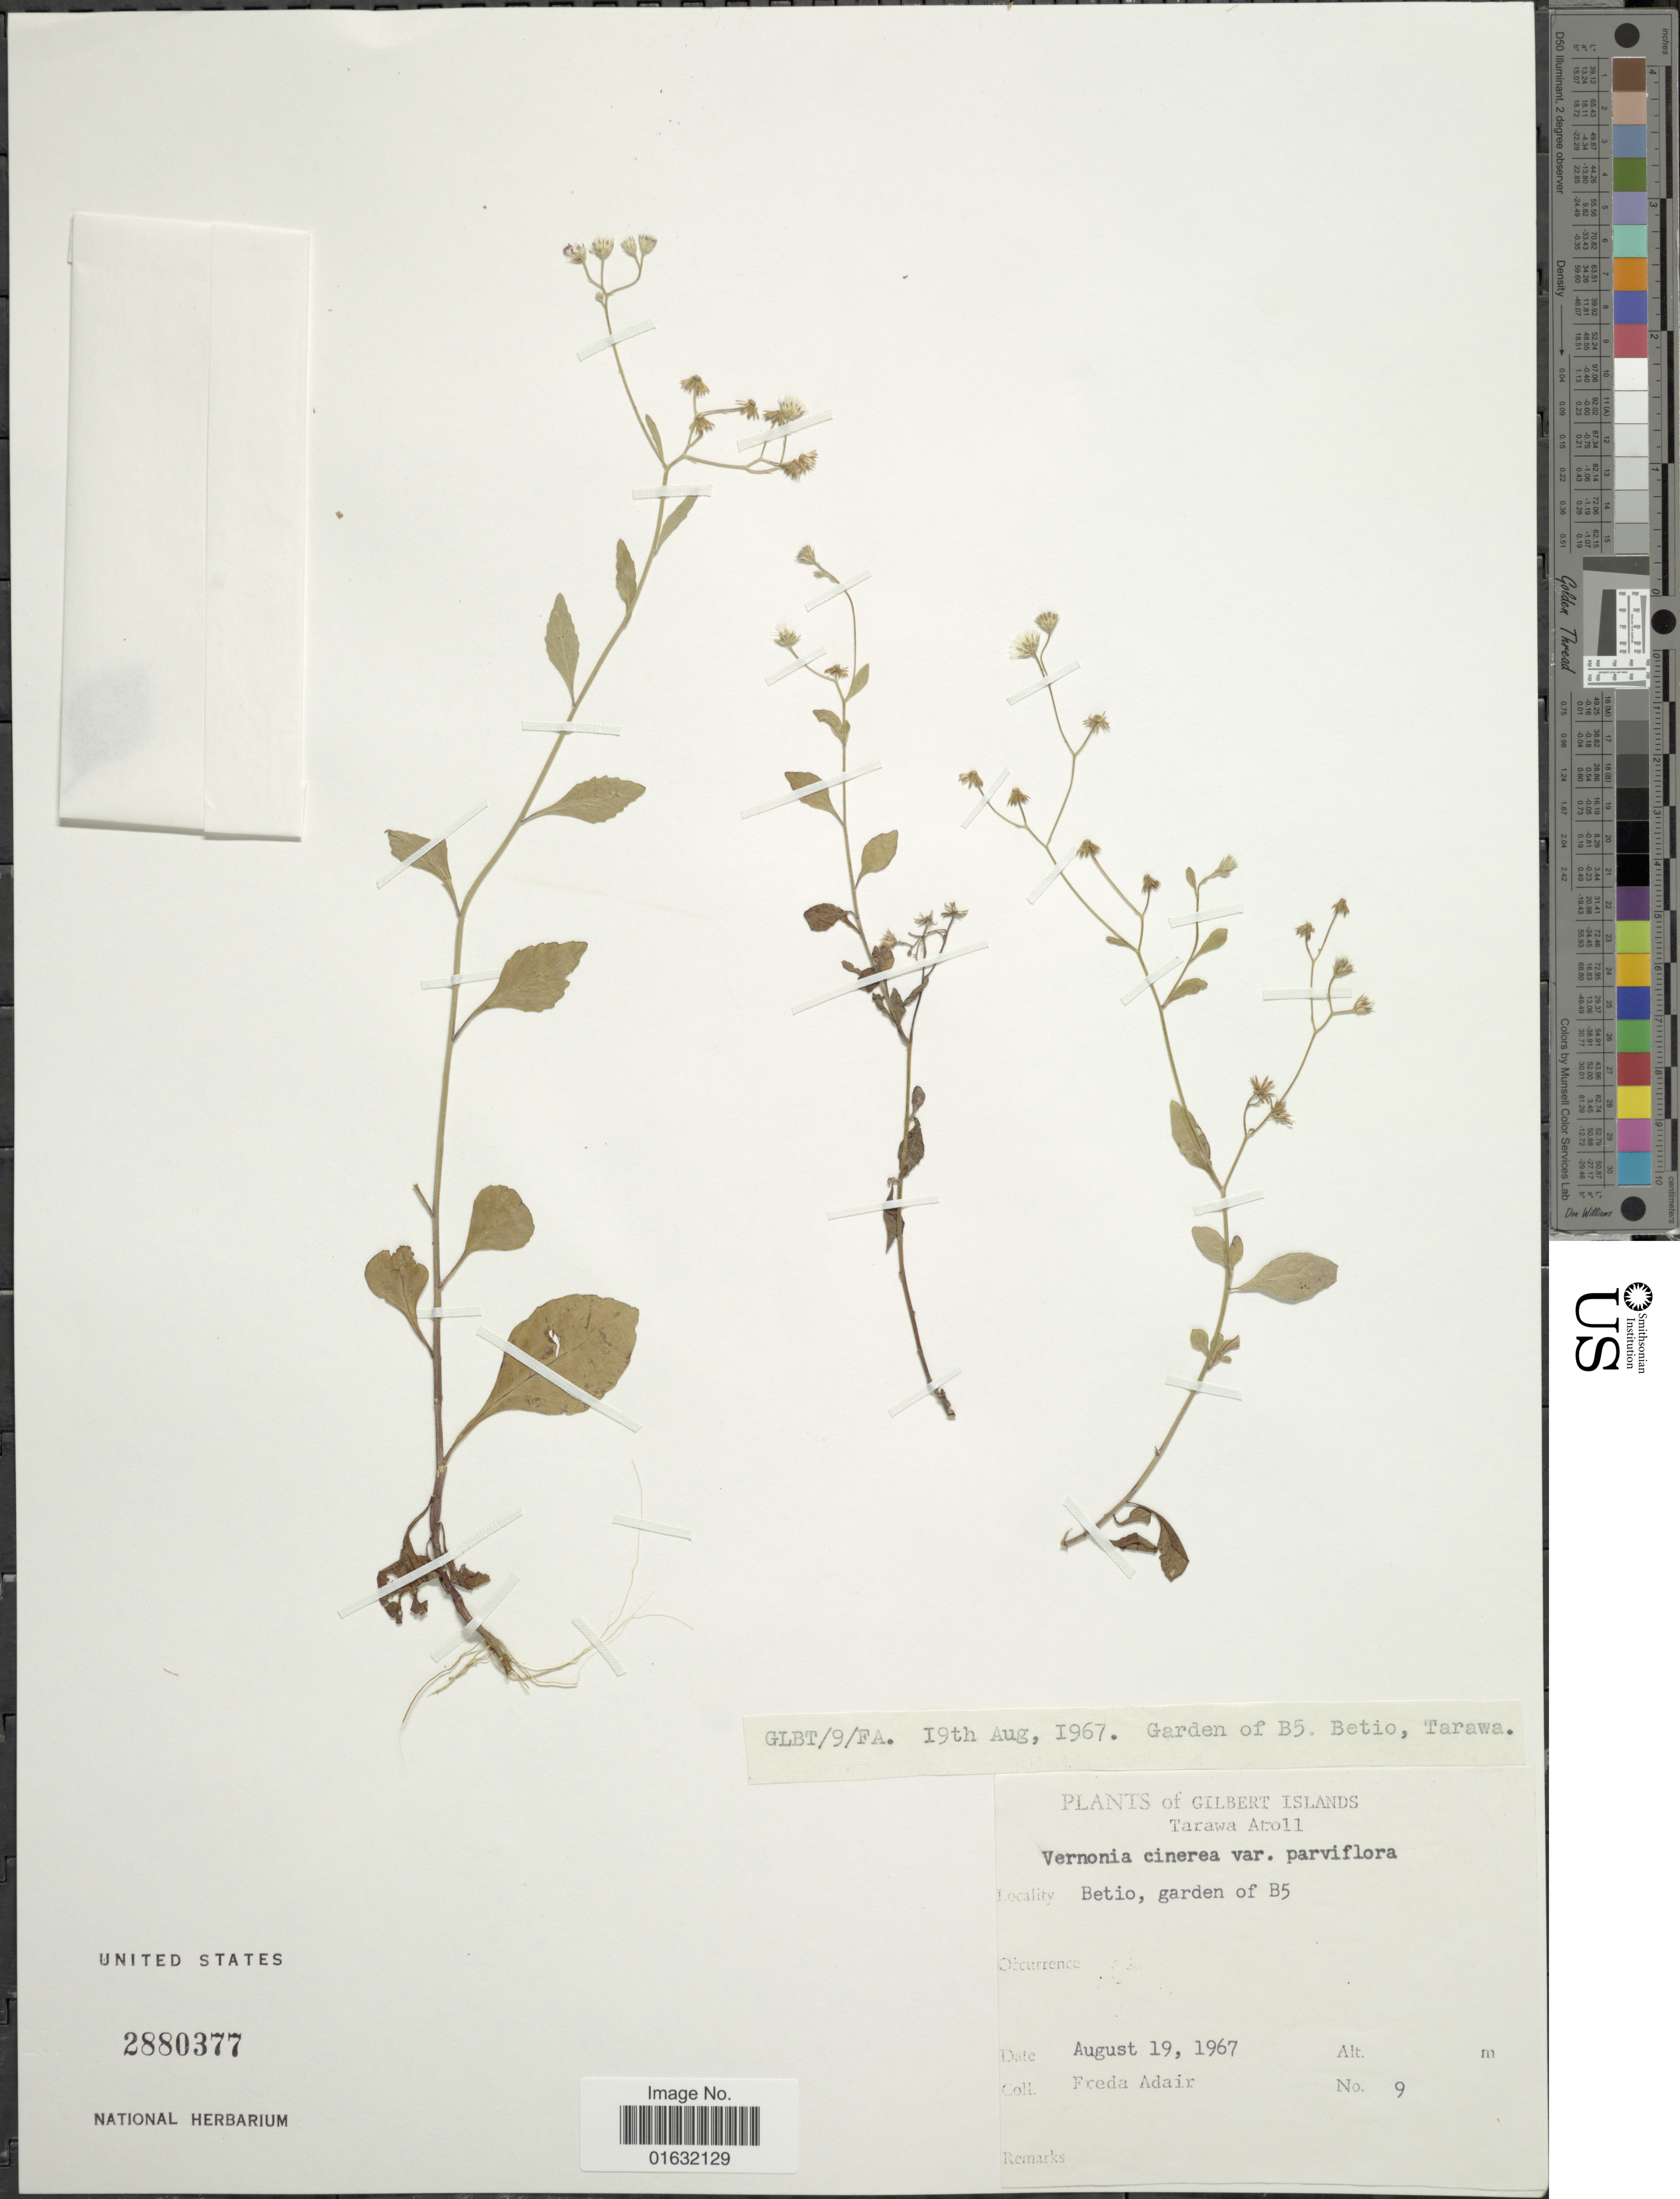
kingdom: Plantae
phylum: Tracheophyta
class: Magnoliopsida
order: Asterales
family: Asteraceae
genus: Cyanthillium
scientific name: Cyanthillium cinereum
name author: (L.) H. Rob.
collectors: F. Adair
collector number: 9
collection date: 1967-08-19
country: Kiribati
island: Tarawa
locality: Gilbert Islands, Tarawa Atoll, Betio, garden of B5.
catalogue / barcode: US 2880377